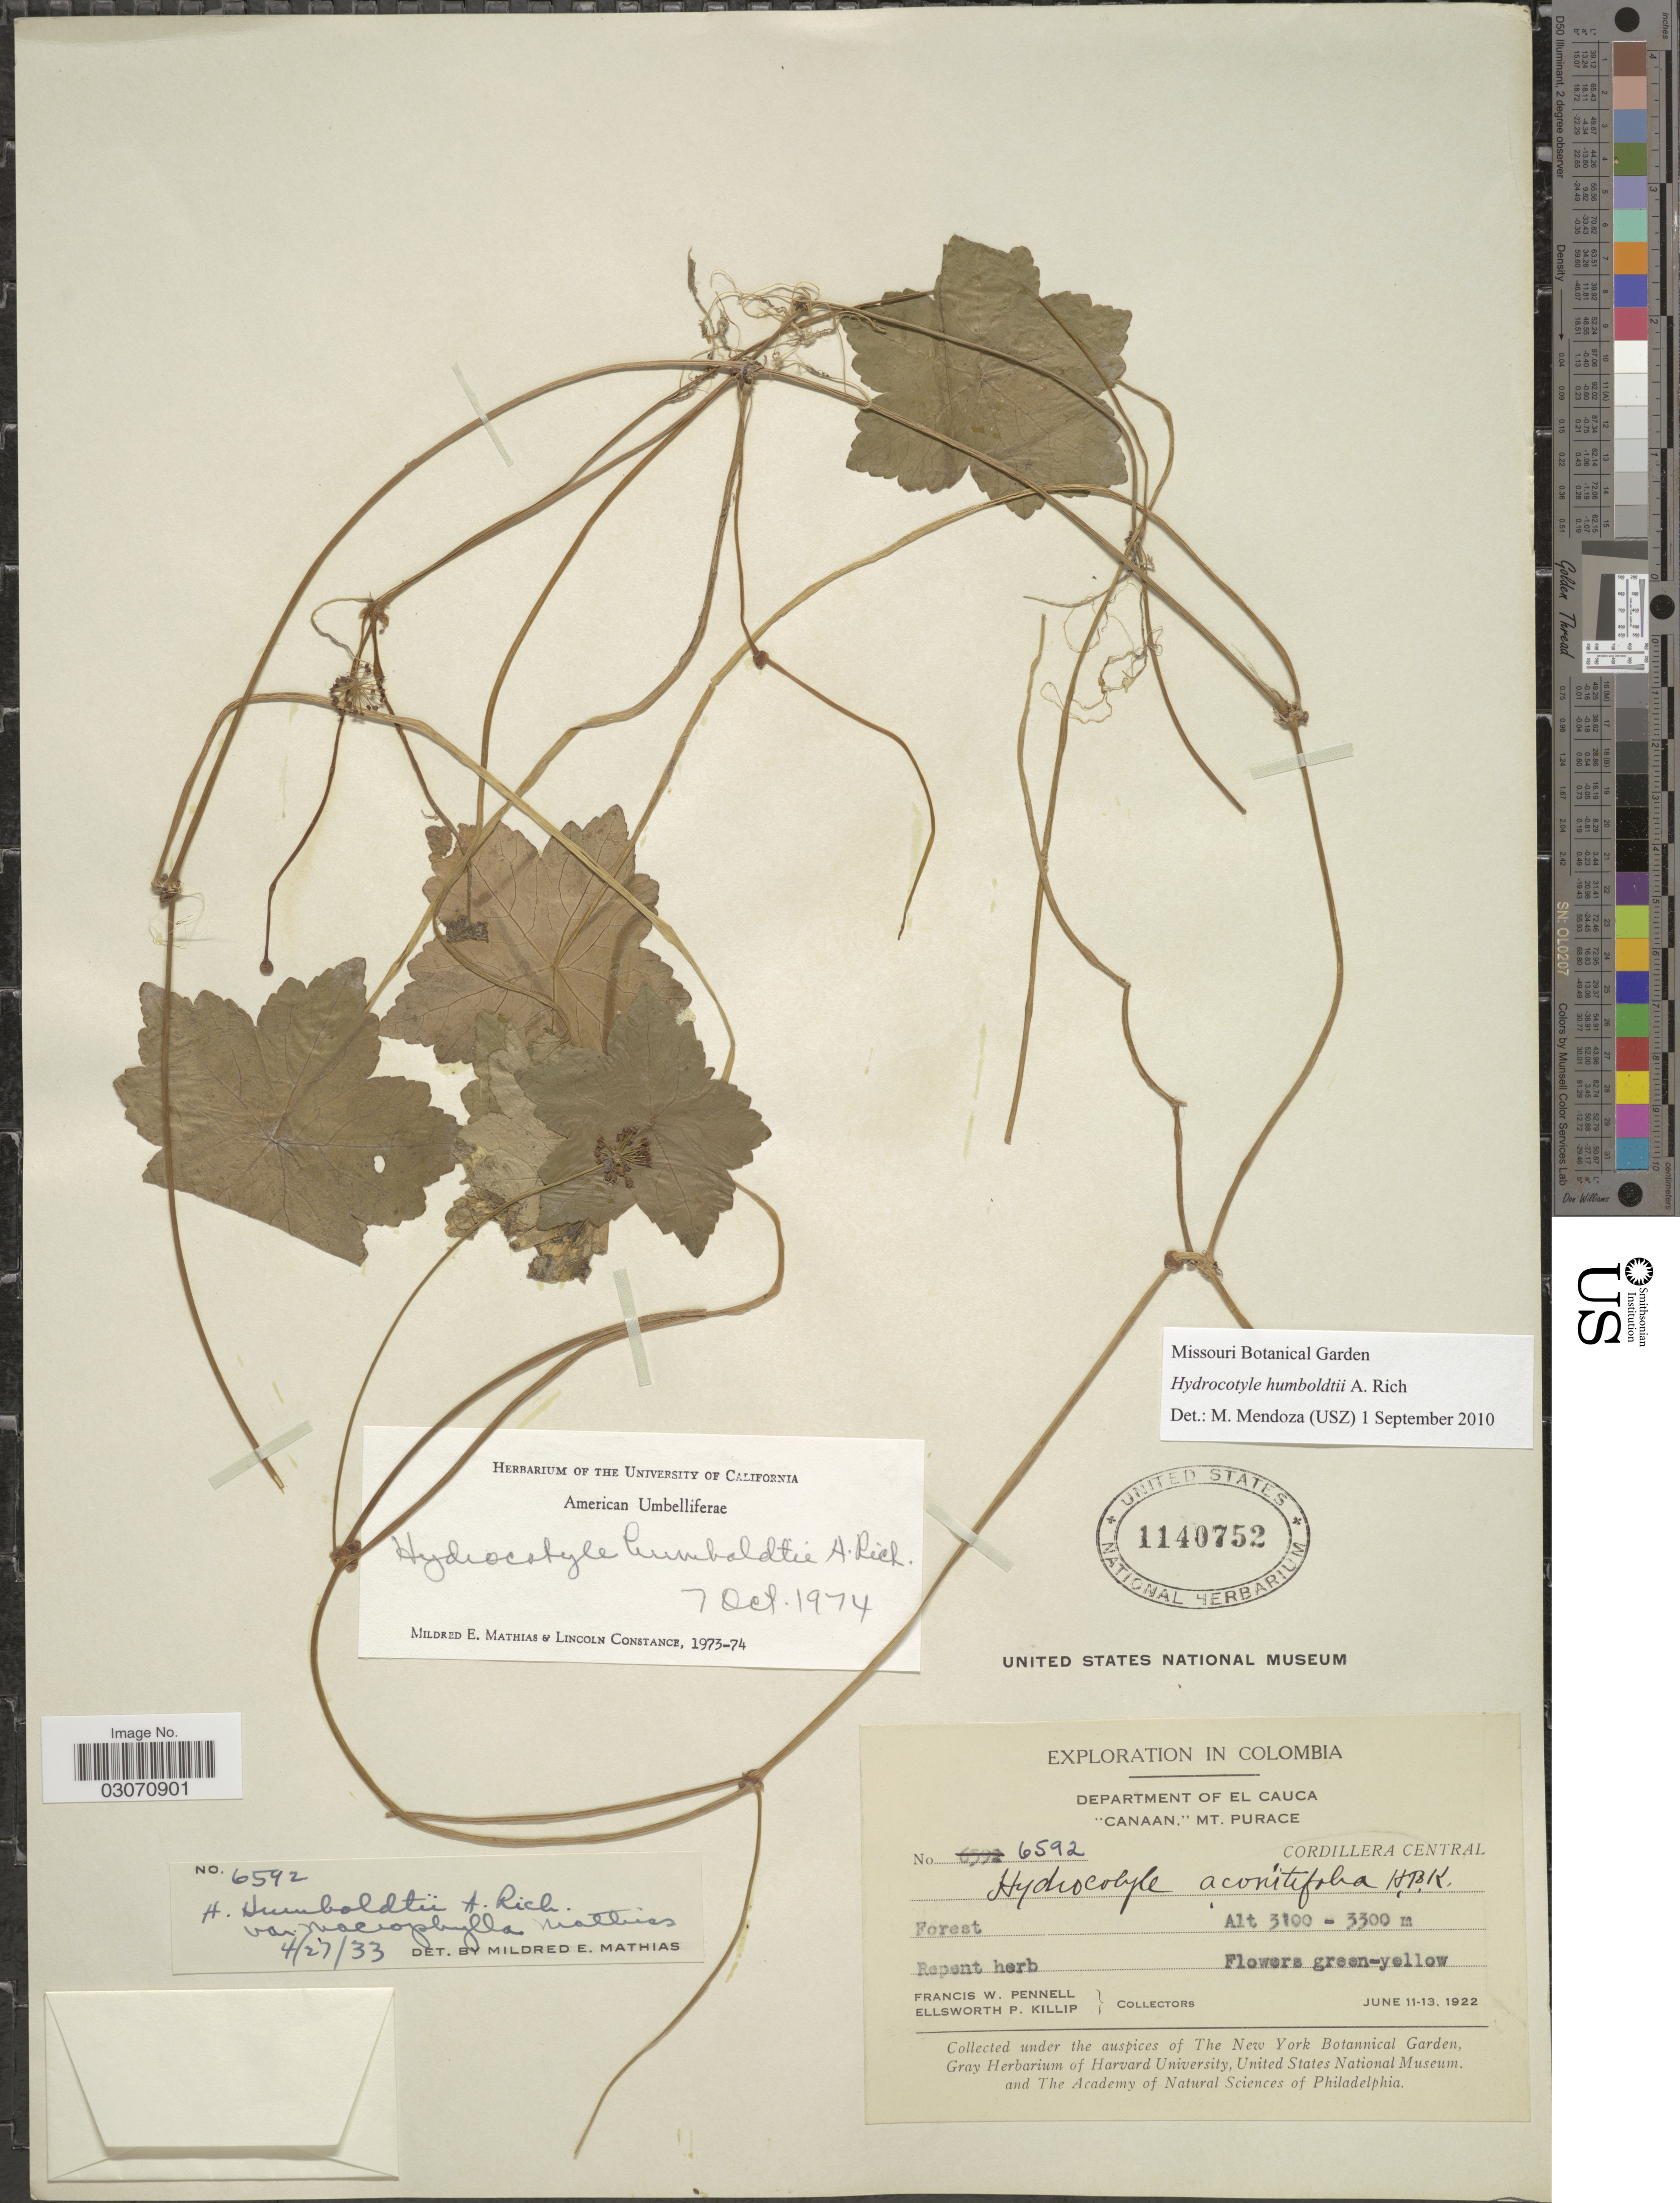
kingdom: Plantae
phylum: Tracheophyta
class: Magnoliopsida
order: Apiales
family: Araliaceae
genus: Hydrocotyle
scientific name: Hydrocotyle humboldtii var. humboldtii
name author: A. Rich.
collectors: F. W. Pennell & E. P. Killip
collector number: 6592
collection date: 1922-06-11/1922-06-13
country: Colombia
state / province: Cauca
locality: Department of El Cauca 'Canaan,' Mt Purace. Cordillera Central. Forest.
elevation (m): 3100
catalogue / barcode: US 1140752